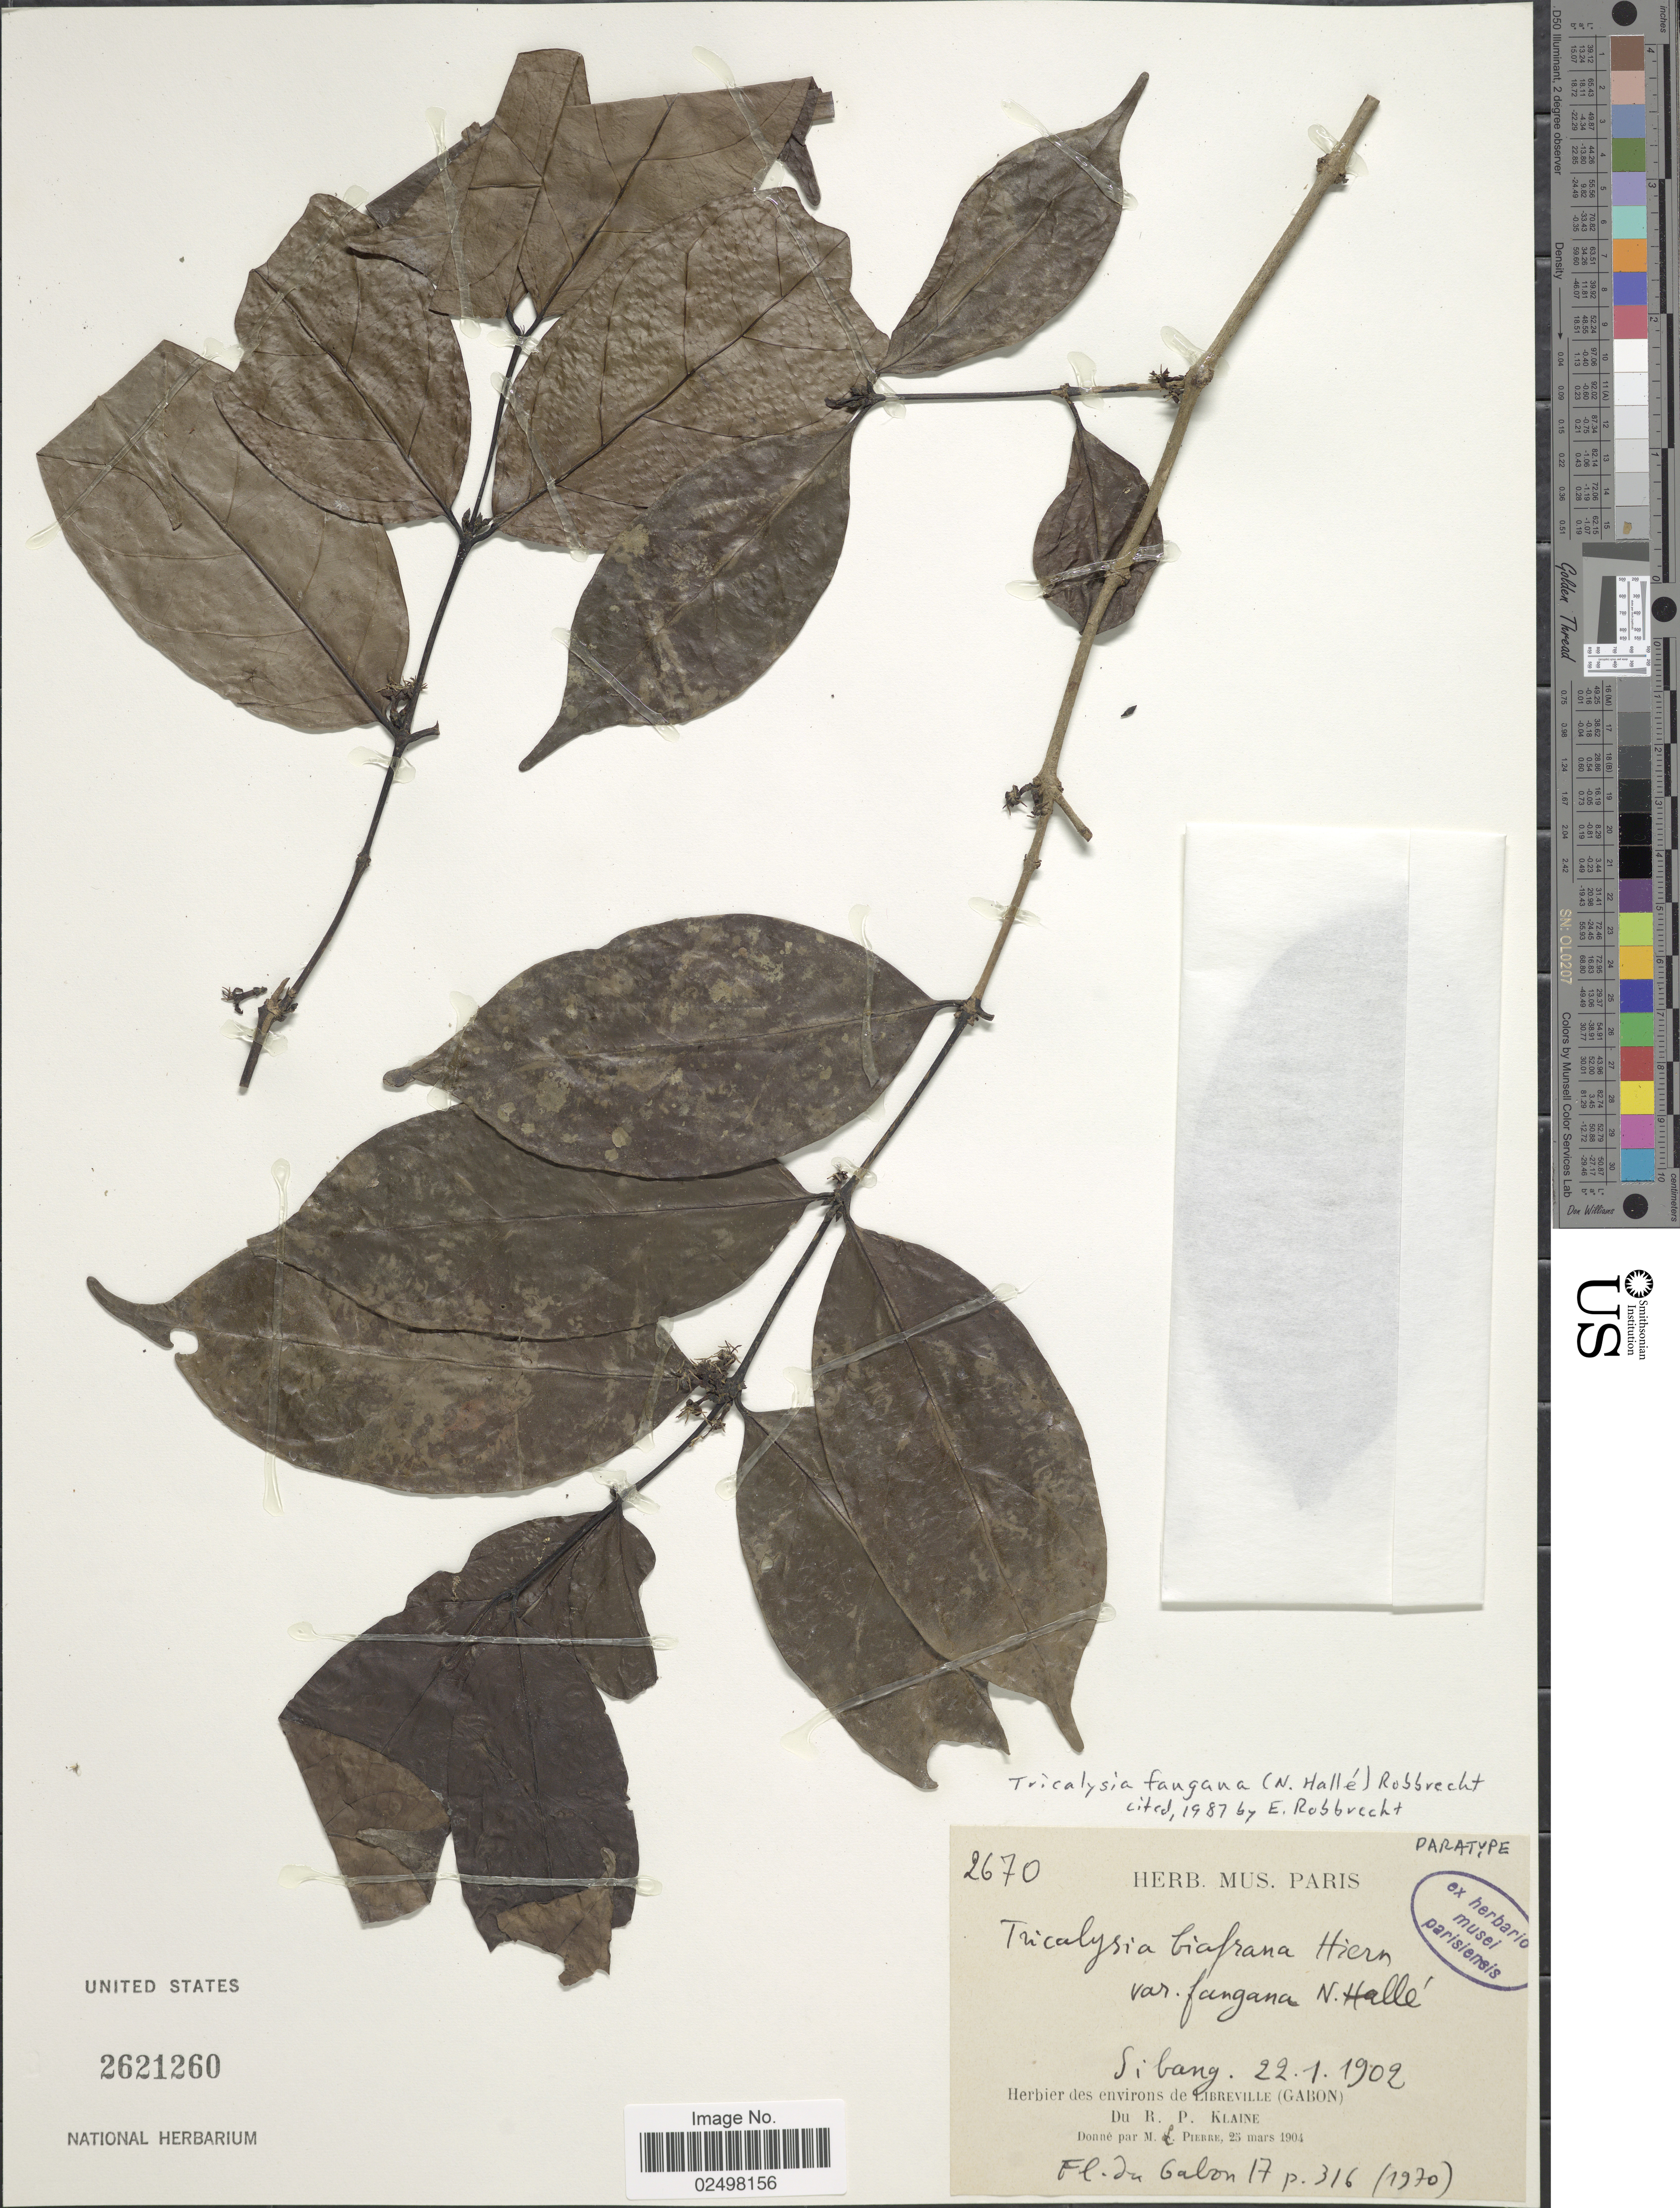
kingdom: Plantae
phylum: Tracheophyta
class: Magnoliopsida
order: Gentianales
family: Rubiaceae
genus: Tricalysia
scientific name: Tricalysia fangana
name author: (N. Hallé) Robbr.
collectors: R. Klaine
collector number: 2670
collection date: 1902-01-22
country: Gabon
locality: Sibang, des environs de Libreville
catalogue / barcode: US 2621260